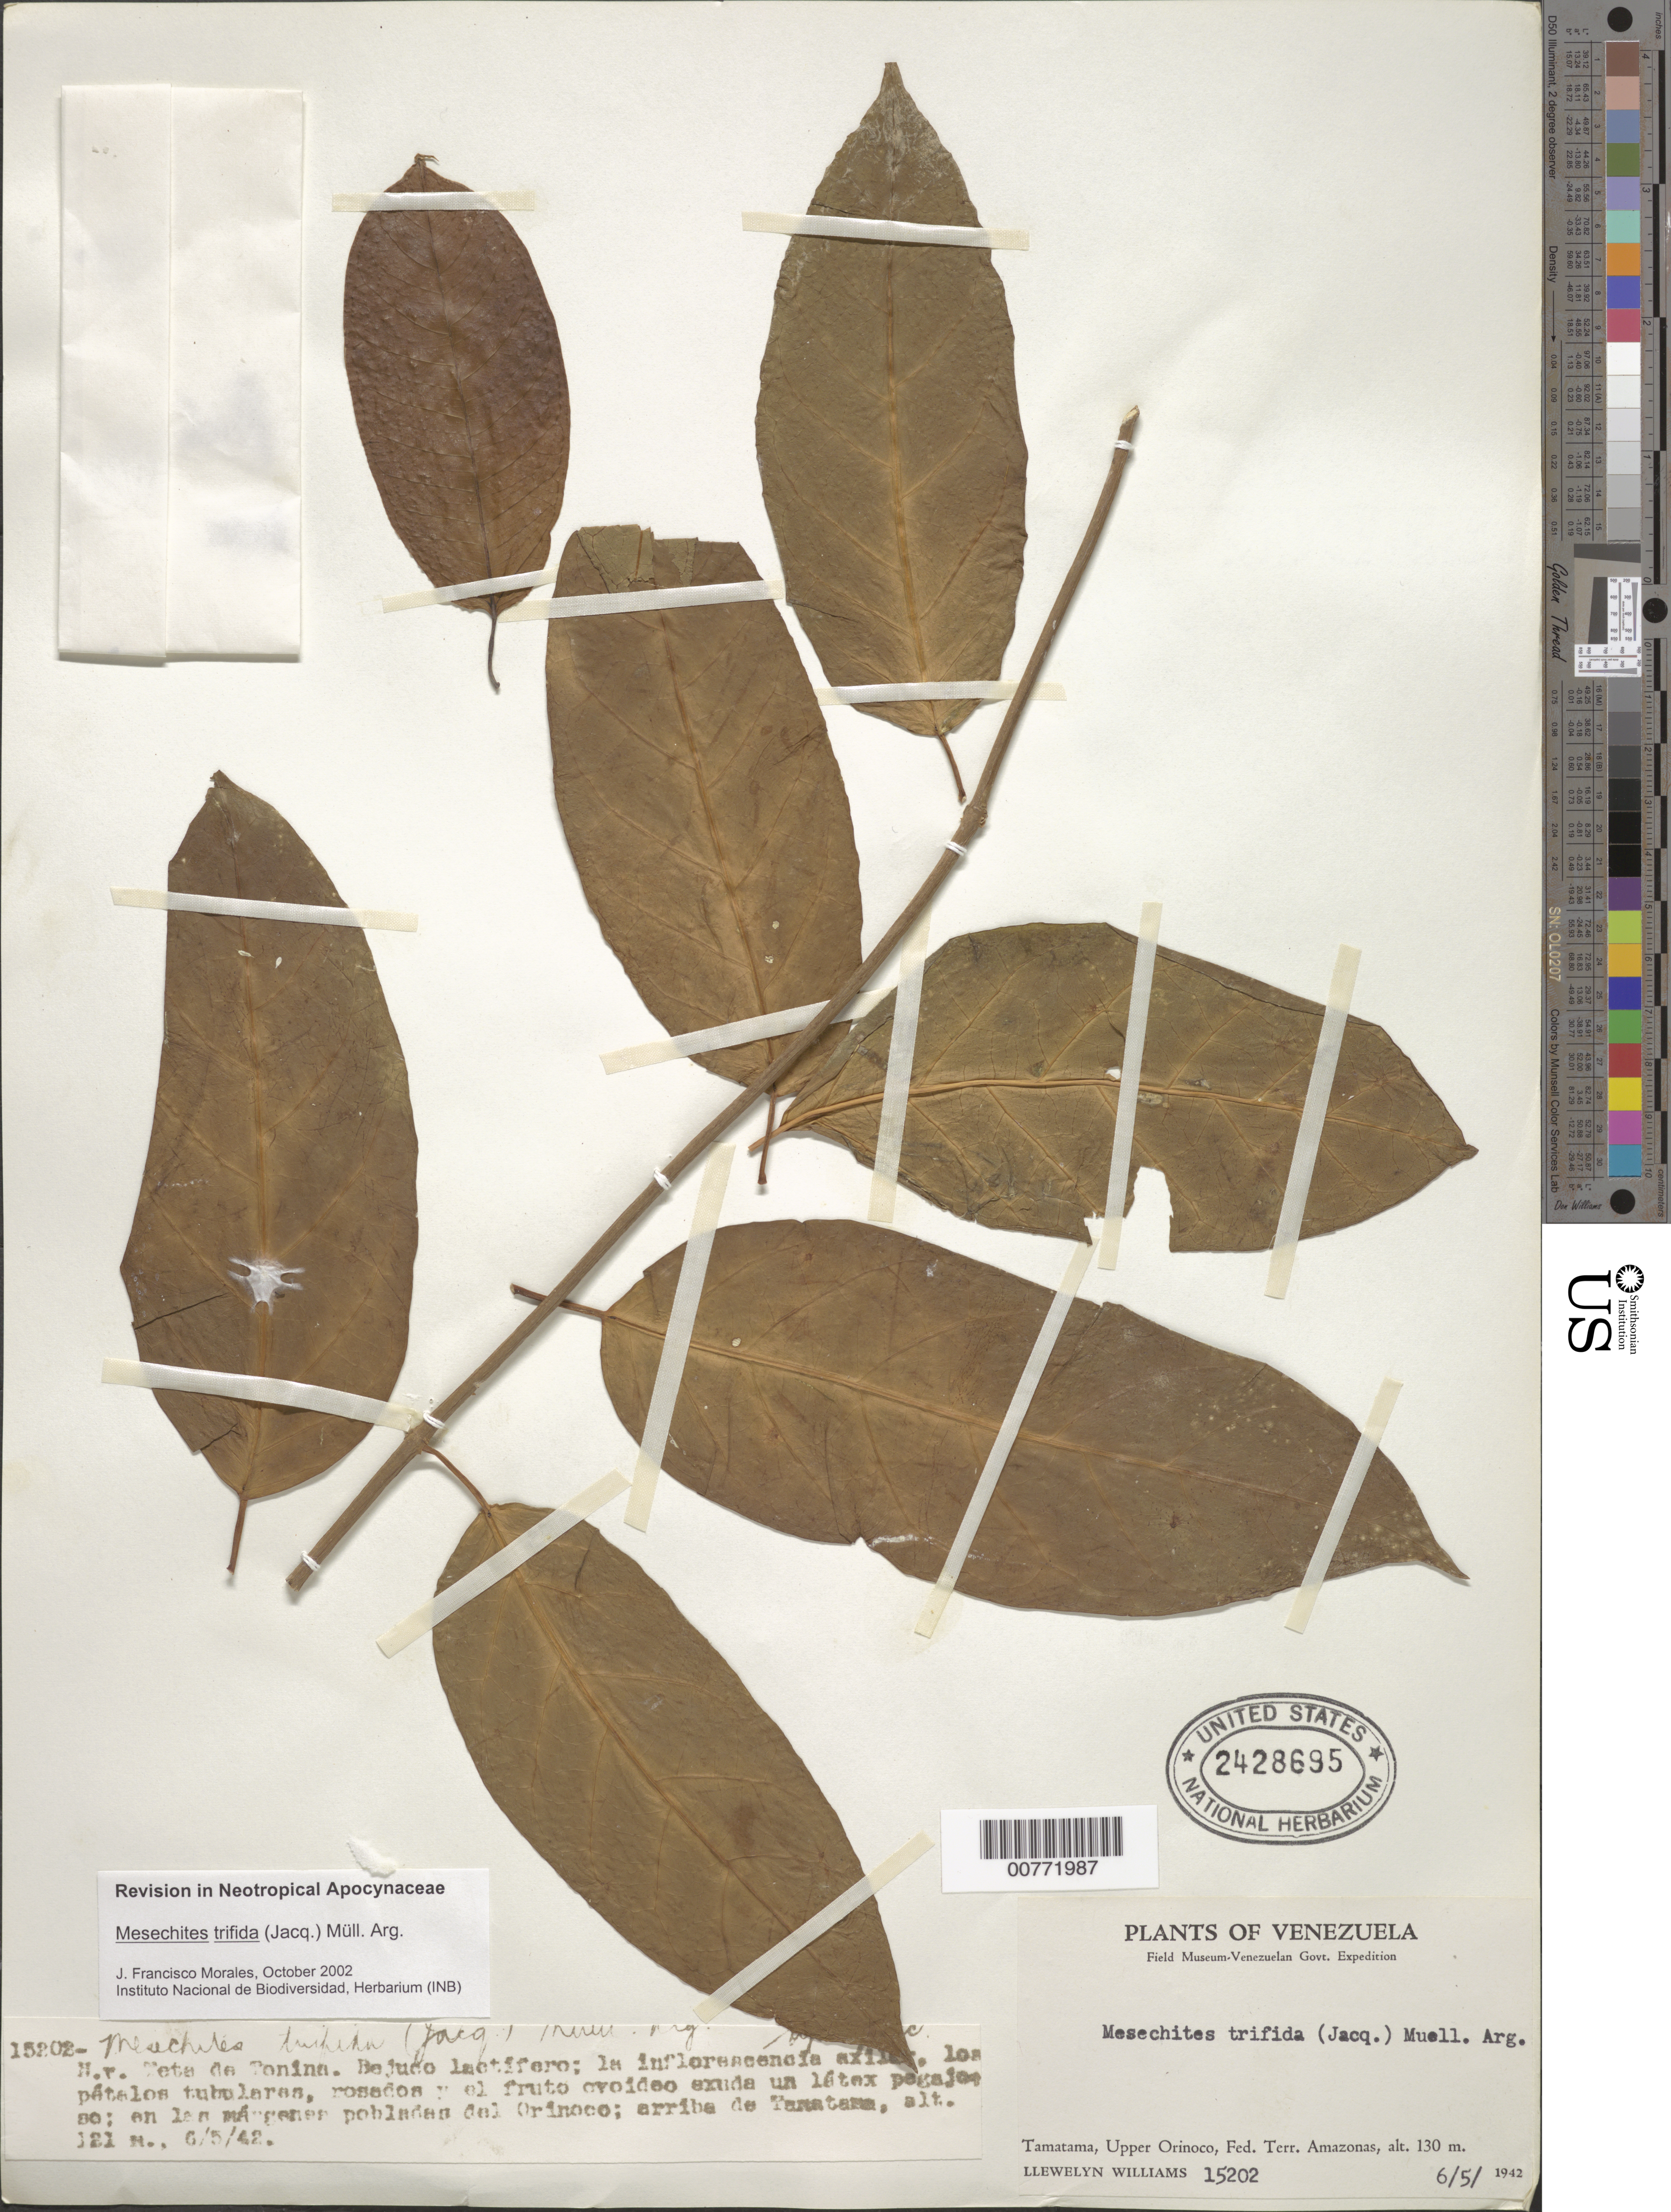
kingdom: Plantae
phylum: Tracheophyta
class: Magnoliopsida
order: Gentianales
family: Apocynaceae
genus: Mesechites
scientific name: Mesechites trifidus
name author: (Jacq.) Müll. Arg.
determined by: Morales, J. F.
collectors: Ll. Williams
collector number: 15202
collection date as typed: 6-May-42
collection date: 1942-05-06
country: Venezuela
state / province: Amazonas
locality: Tamatama, Alto Río Orinoco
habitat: Margenes pobladas del rio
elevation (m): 130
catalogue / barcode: US 2428695